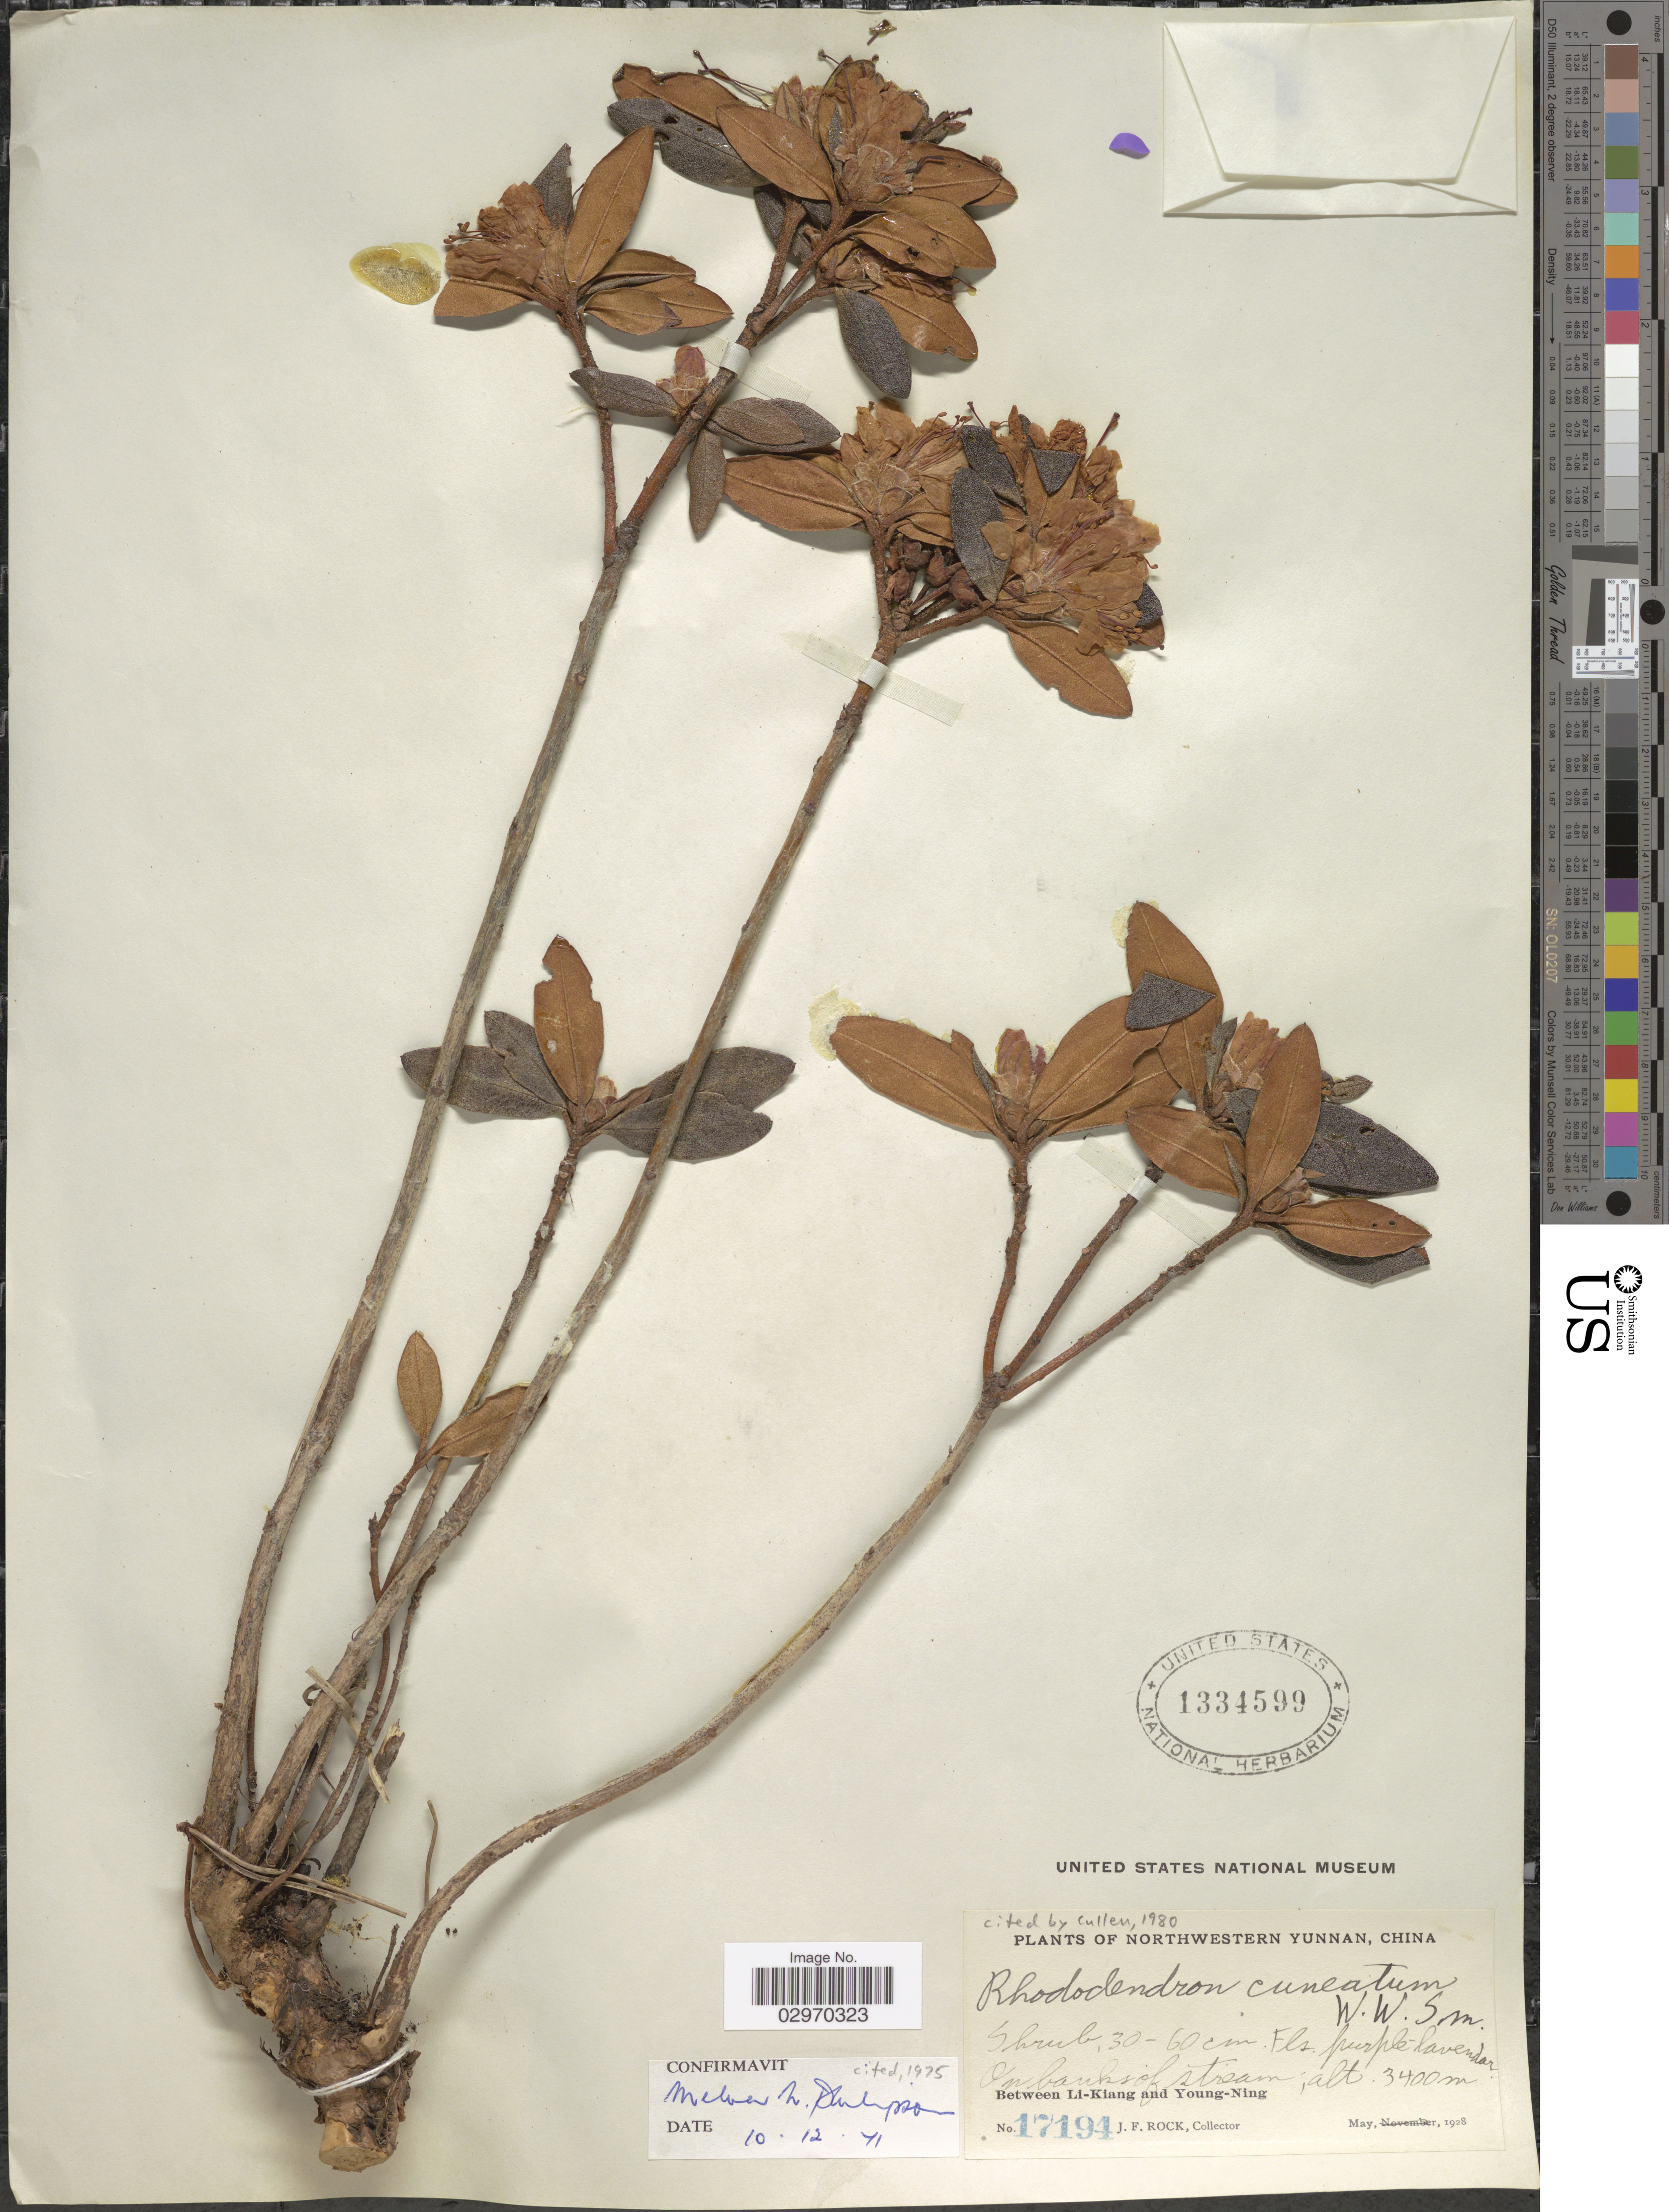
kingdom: Plantae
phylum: Tracheophyta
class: Magnoliopsida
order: Ericales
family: Ericaceae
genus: Rhododendron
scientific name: Rhododendron cuneatum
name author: W.W. Sm.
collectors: J. Rock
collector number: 17194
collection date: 1928-05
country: China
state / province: Yunnan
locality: Northwestern Yunnan, on banks of stream, between Li-Kiang and Young-Ning.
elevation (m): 3400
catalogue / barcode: US 1334599